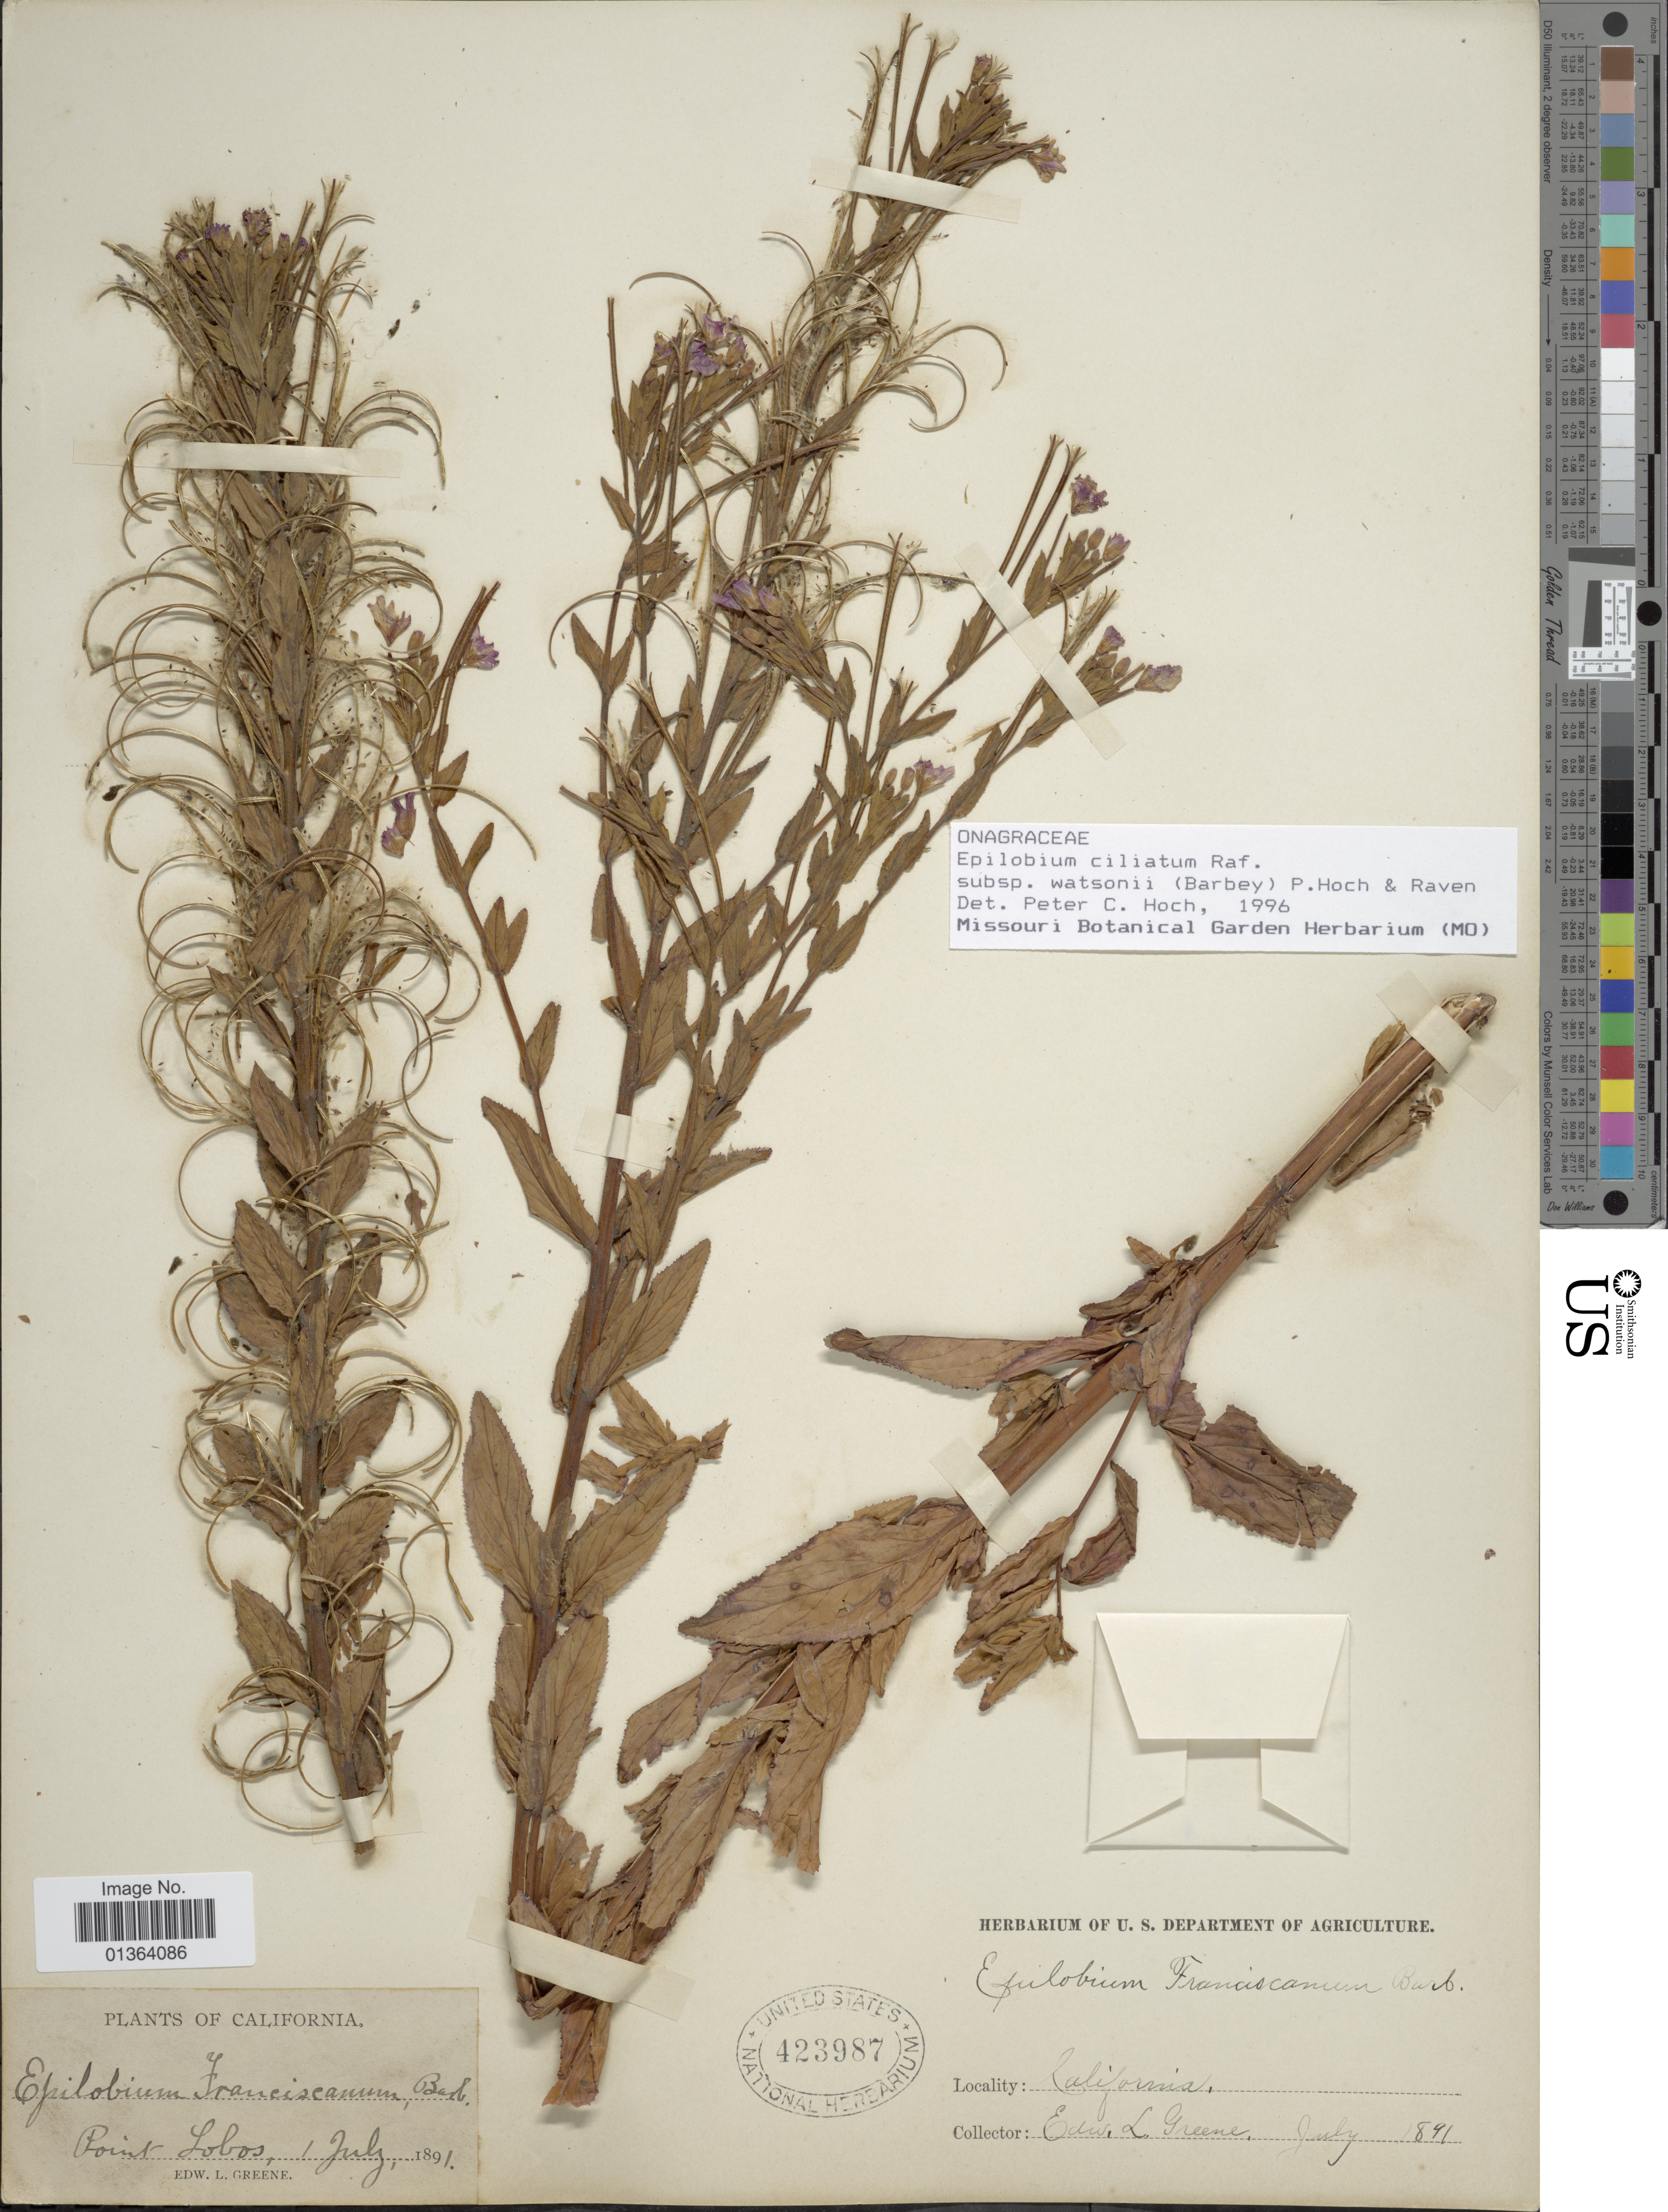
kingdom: Plantae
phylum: Tracheophyta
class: Magnoliopsida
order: Myrtales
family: Onagraceae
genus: Epilobium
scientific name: Epilobium ciliatum subsp. watsonii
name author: (Barbey) Hoch & P.H. Raven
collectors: E. L. Greene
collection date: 1891-07-01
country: United States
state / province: California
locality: Point Lobos.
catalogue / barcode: US 423987